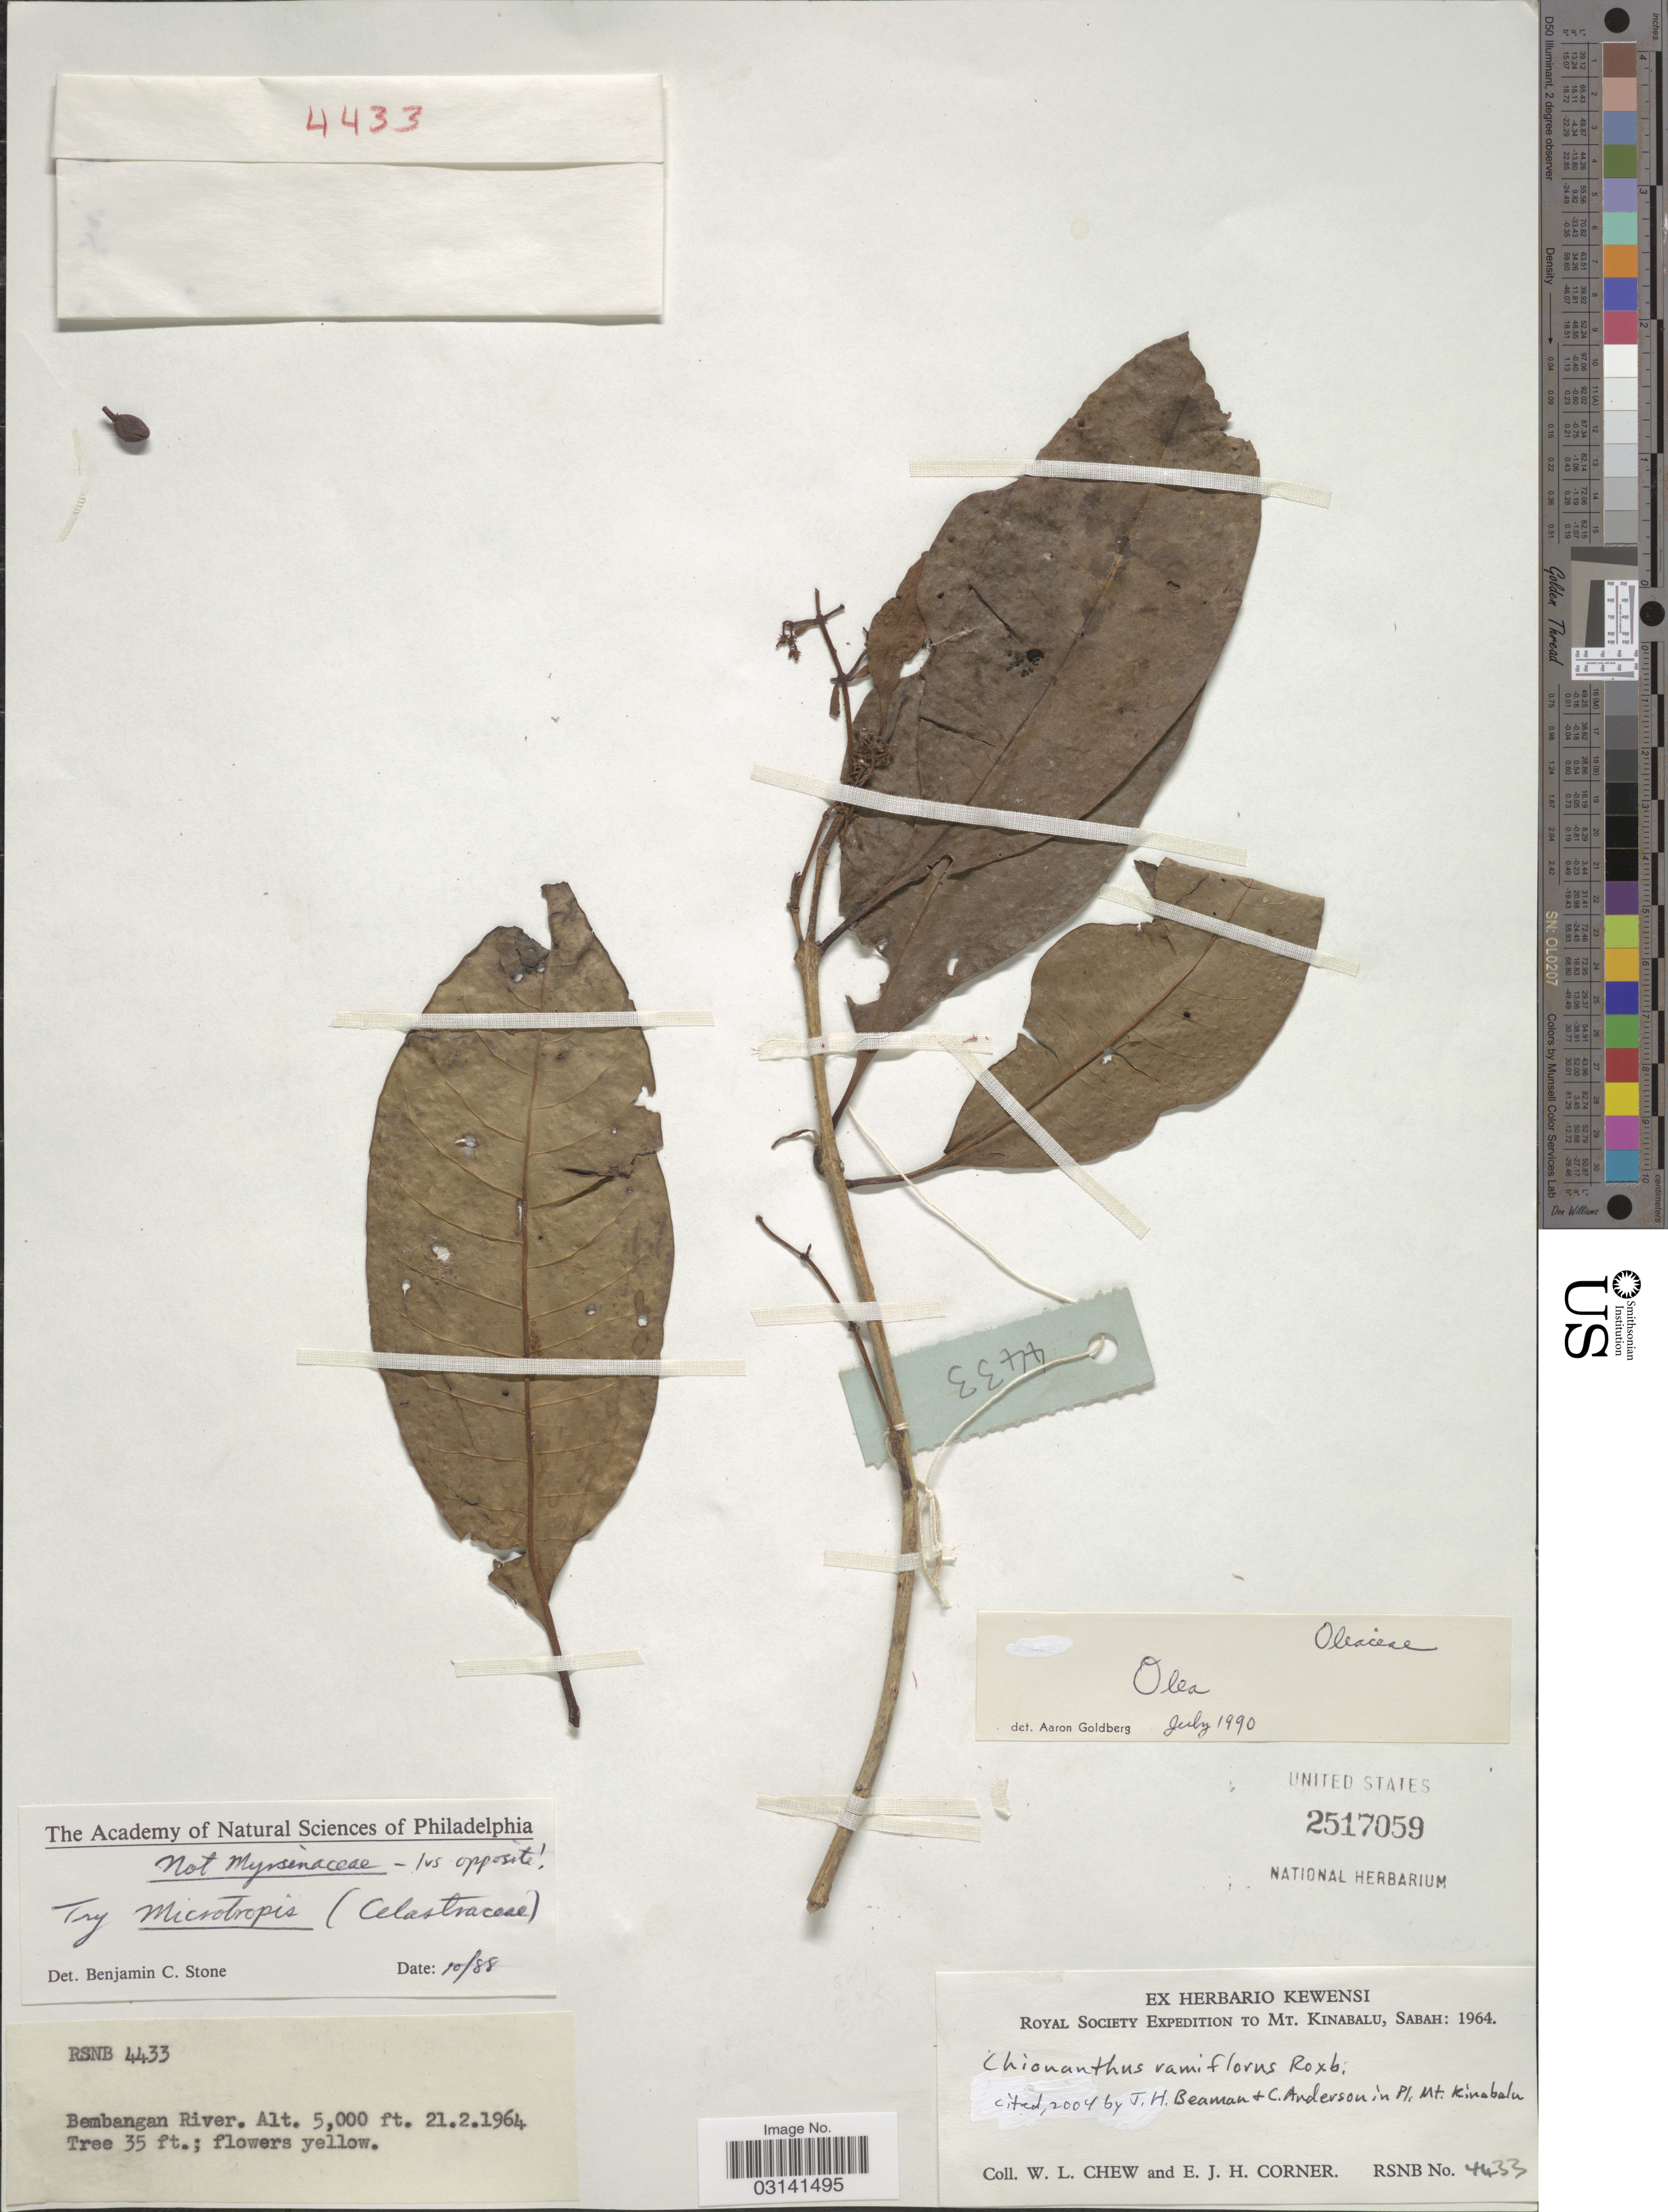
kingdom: Plantae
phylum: Tracheophyta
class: Magnoliopsida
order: Lamiales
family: Oleaceae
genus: Chionanthus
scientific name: Chionanthus ramiflorus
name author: Roxb.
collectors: W. Chew & E. Corner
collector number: RSNB 4433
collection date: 1964-02-21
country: Malaysia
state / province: Sabah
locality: Mt. Kinabalu. Bembangan River.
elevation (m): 1524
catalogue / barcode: US 2517059